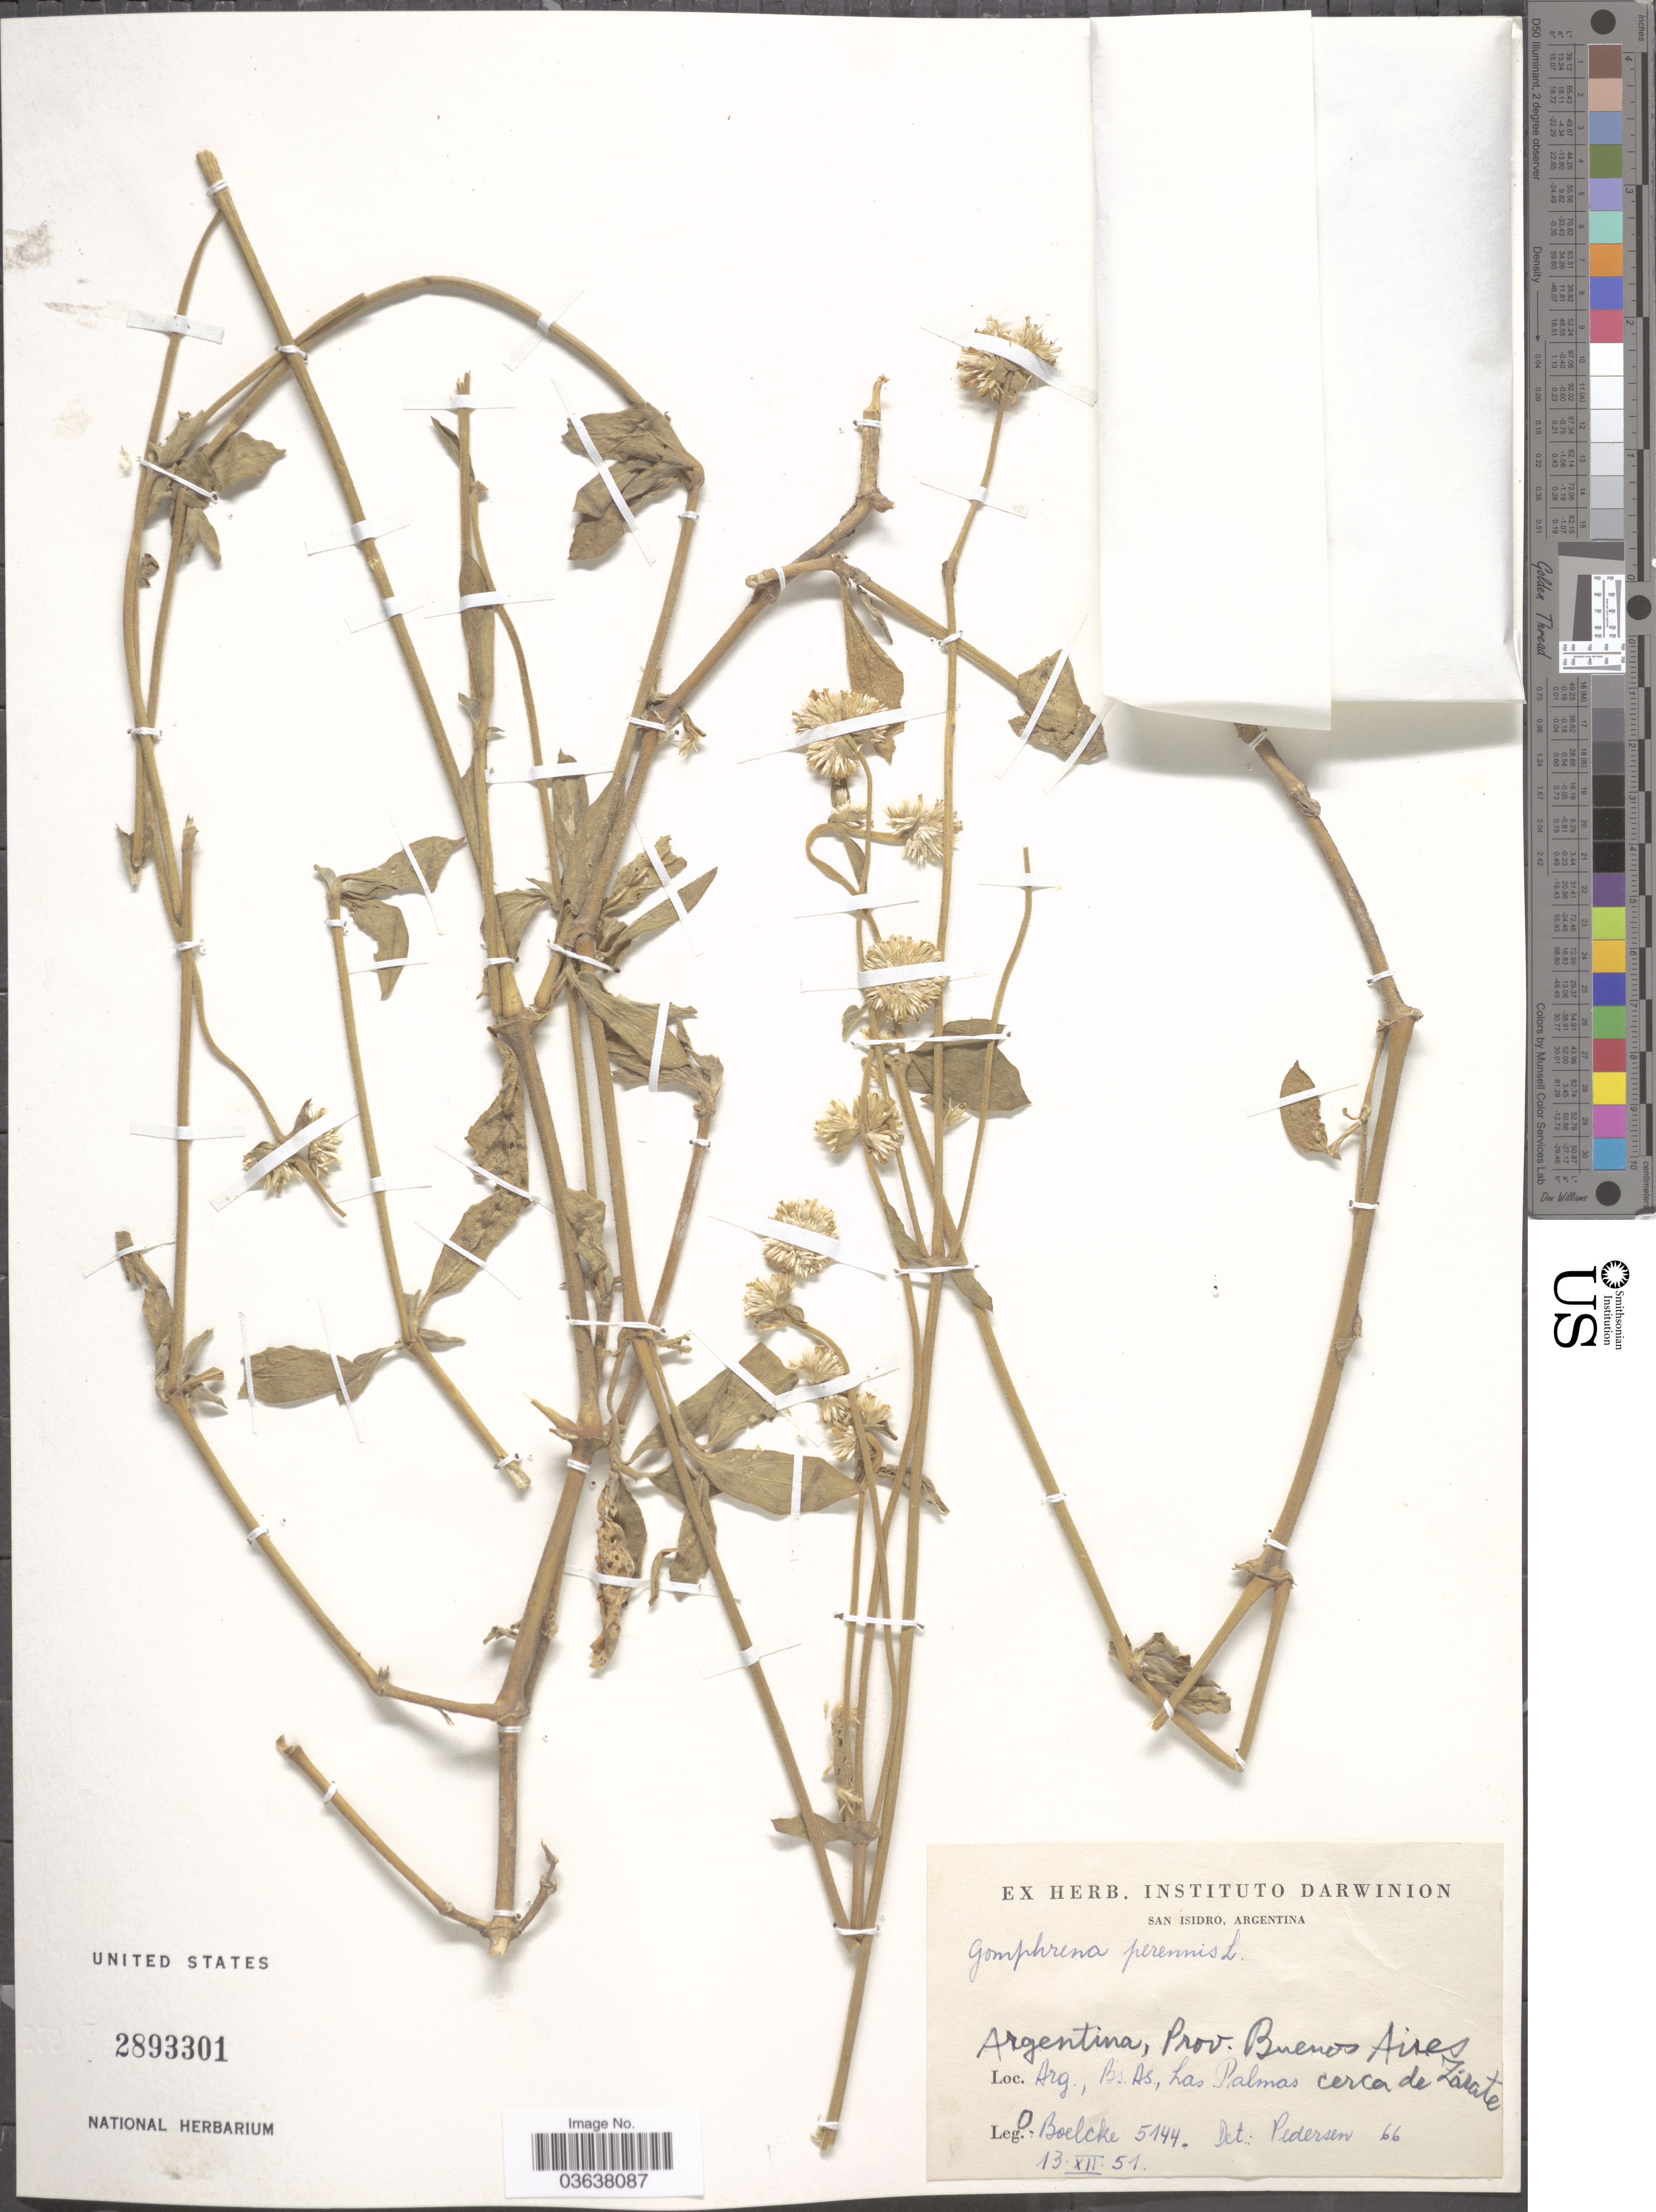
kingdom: Plantae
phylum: Tracheophyta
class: Magnoliopsida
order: Caryophyllales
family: Amaranthaceae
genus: Gomphrena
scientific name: Gomphrena perennis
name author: L.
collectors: O. Boelcke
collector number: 5144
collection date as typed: Transcribed d/m/y: 13/12/51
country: Argentina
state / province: Buenos Aires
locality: Arg., Bs. As., Las Palmas cerca de Zárate.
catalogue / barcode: US 2893301